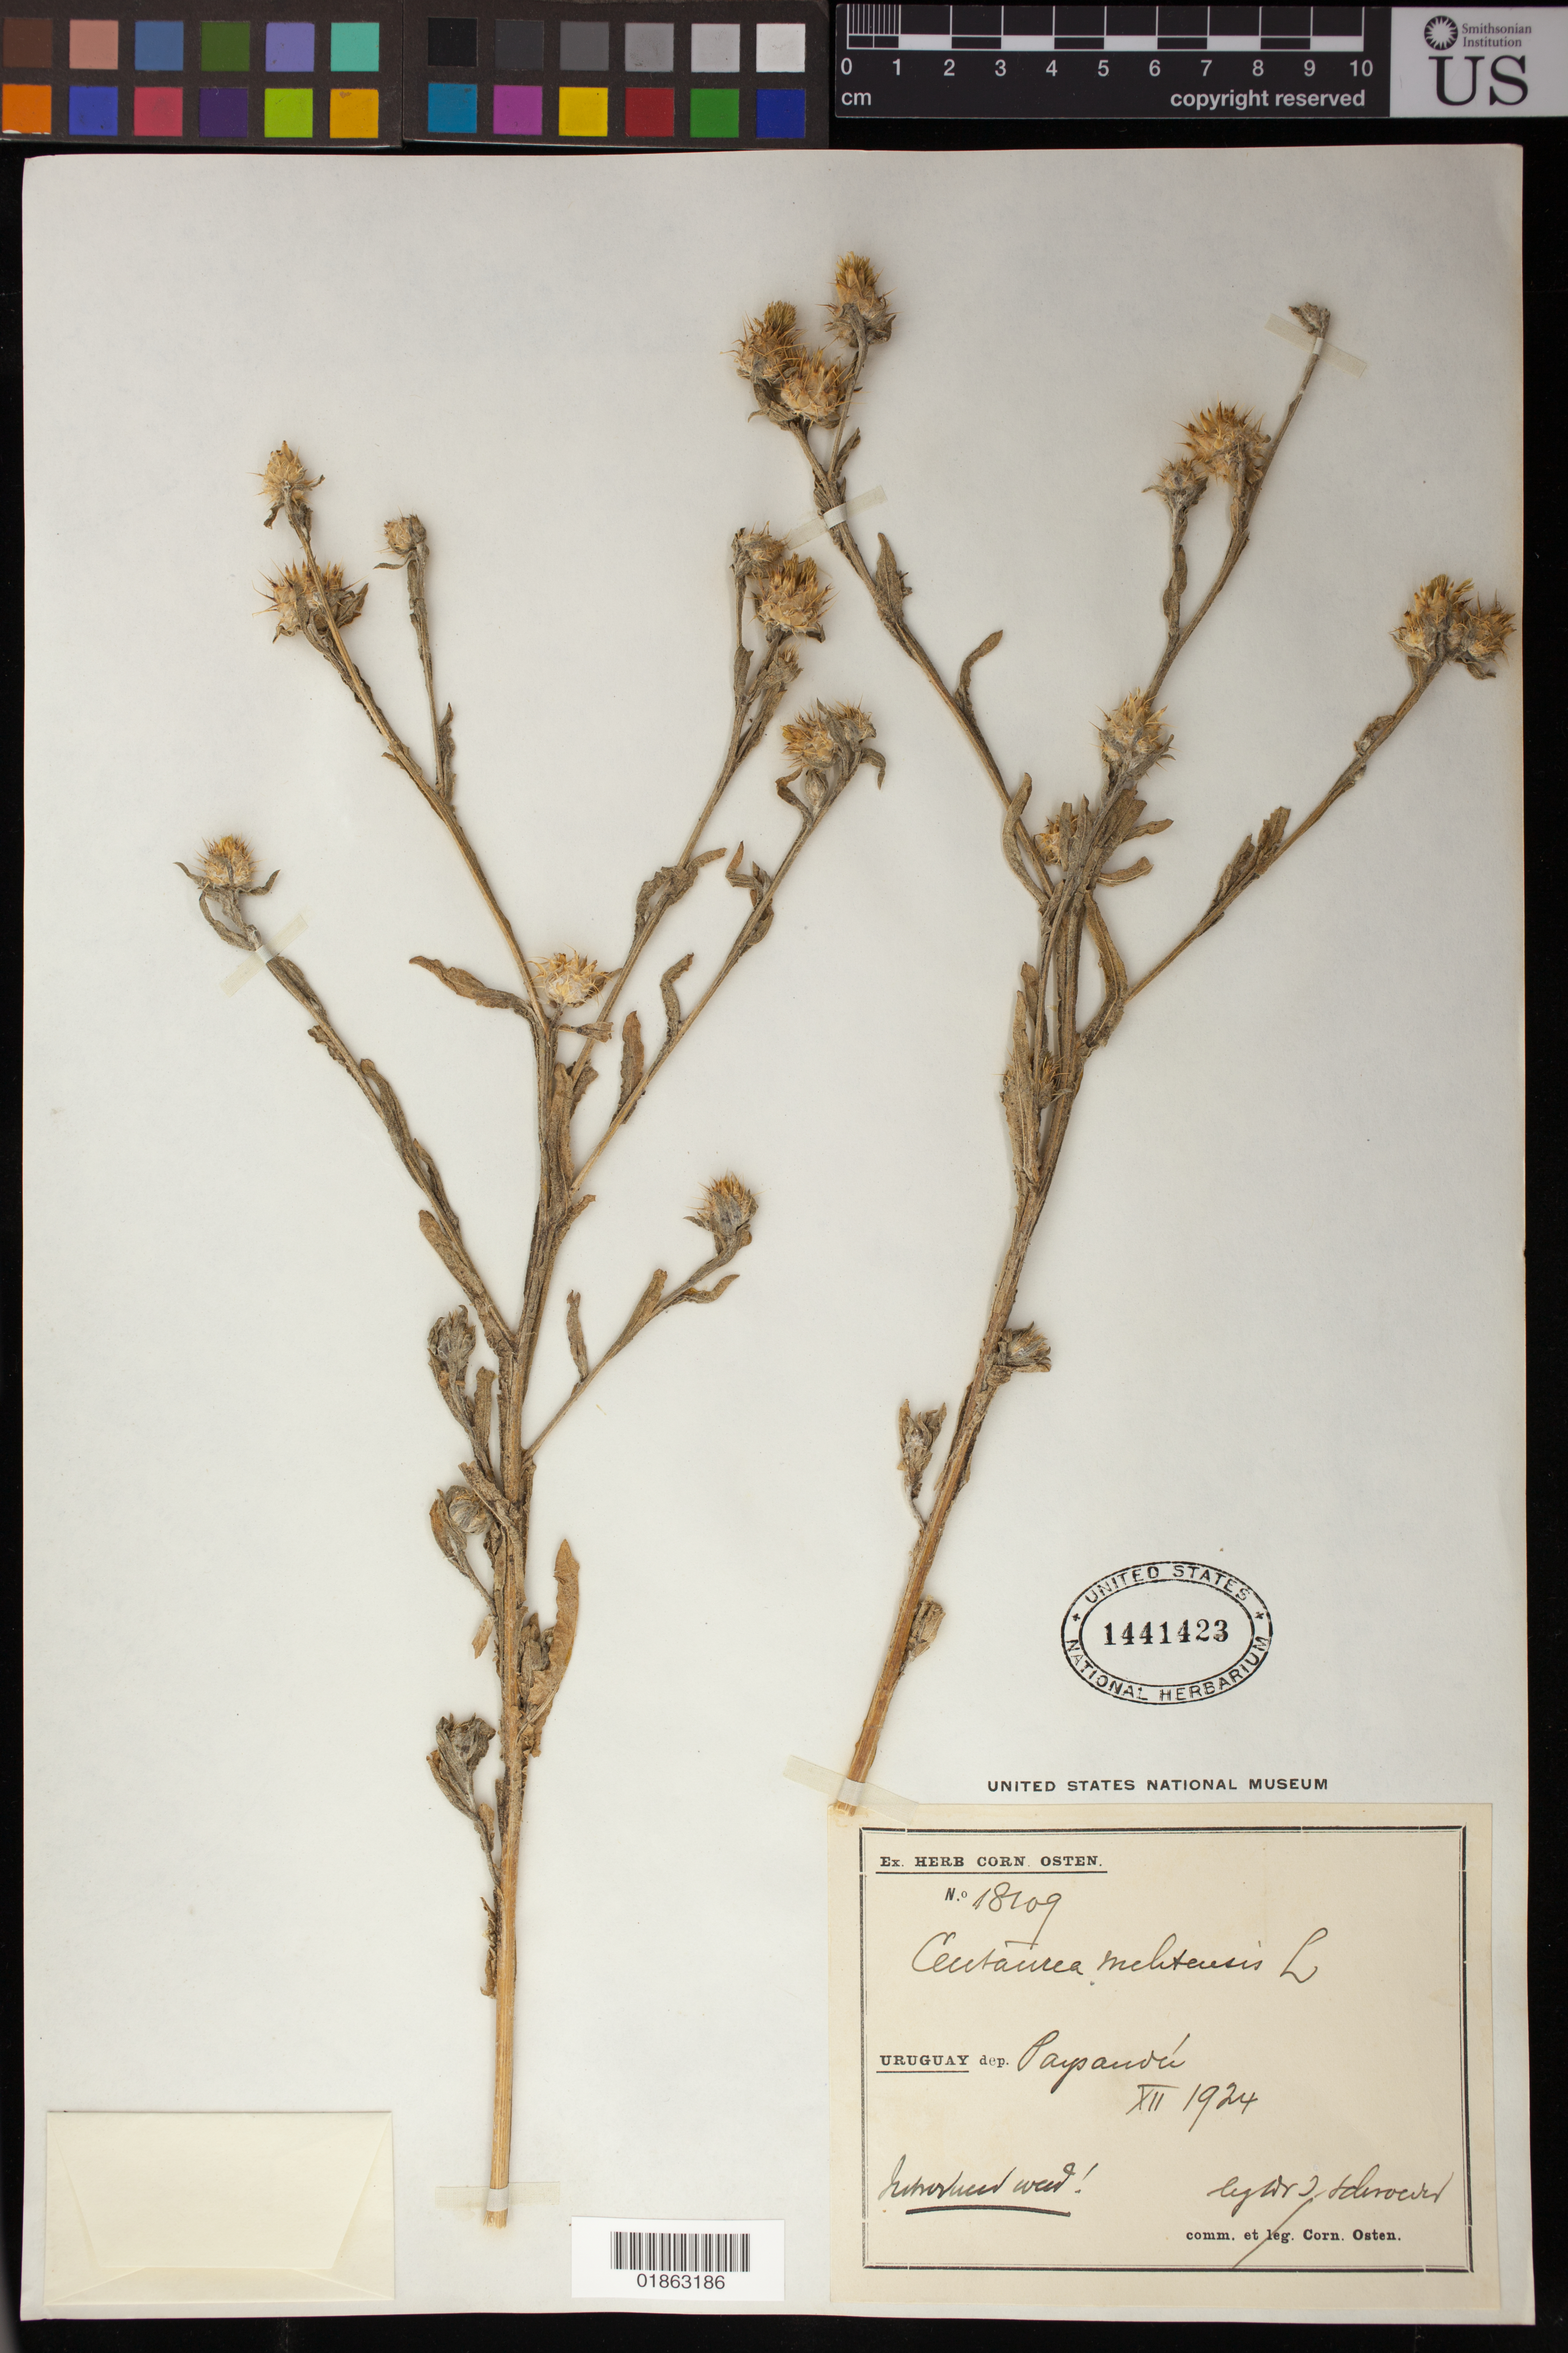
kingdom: Plantae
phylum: Tracheophyta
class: Magnoliopsida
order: Asterales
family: Asteraceae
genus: Centaurea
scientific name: Centaurea melitensis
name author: L.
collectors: Schroeder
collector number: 18109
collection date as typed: XII 1924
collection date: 1924-12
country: Uruguay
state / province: Paysandú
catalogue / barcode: US 1441423